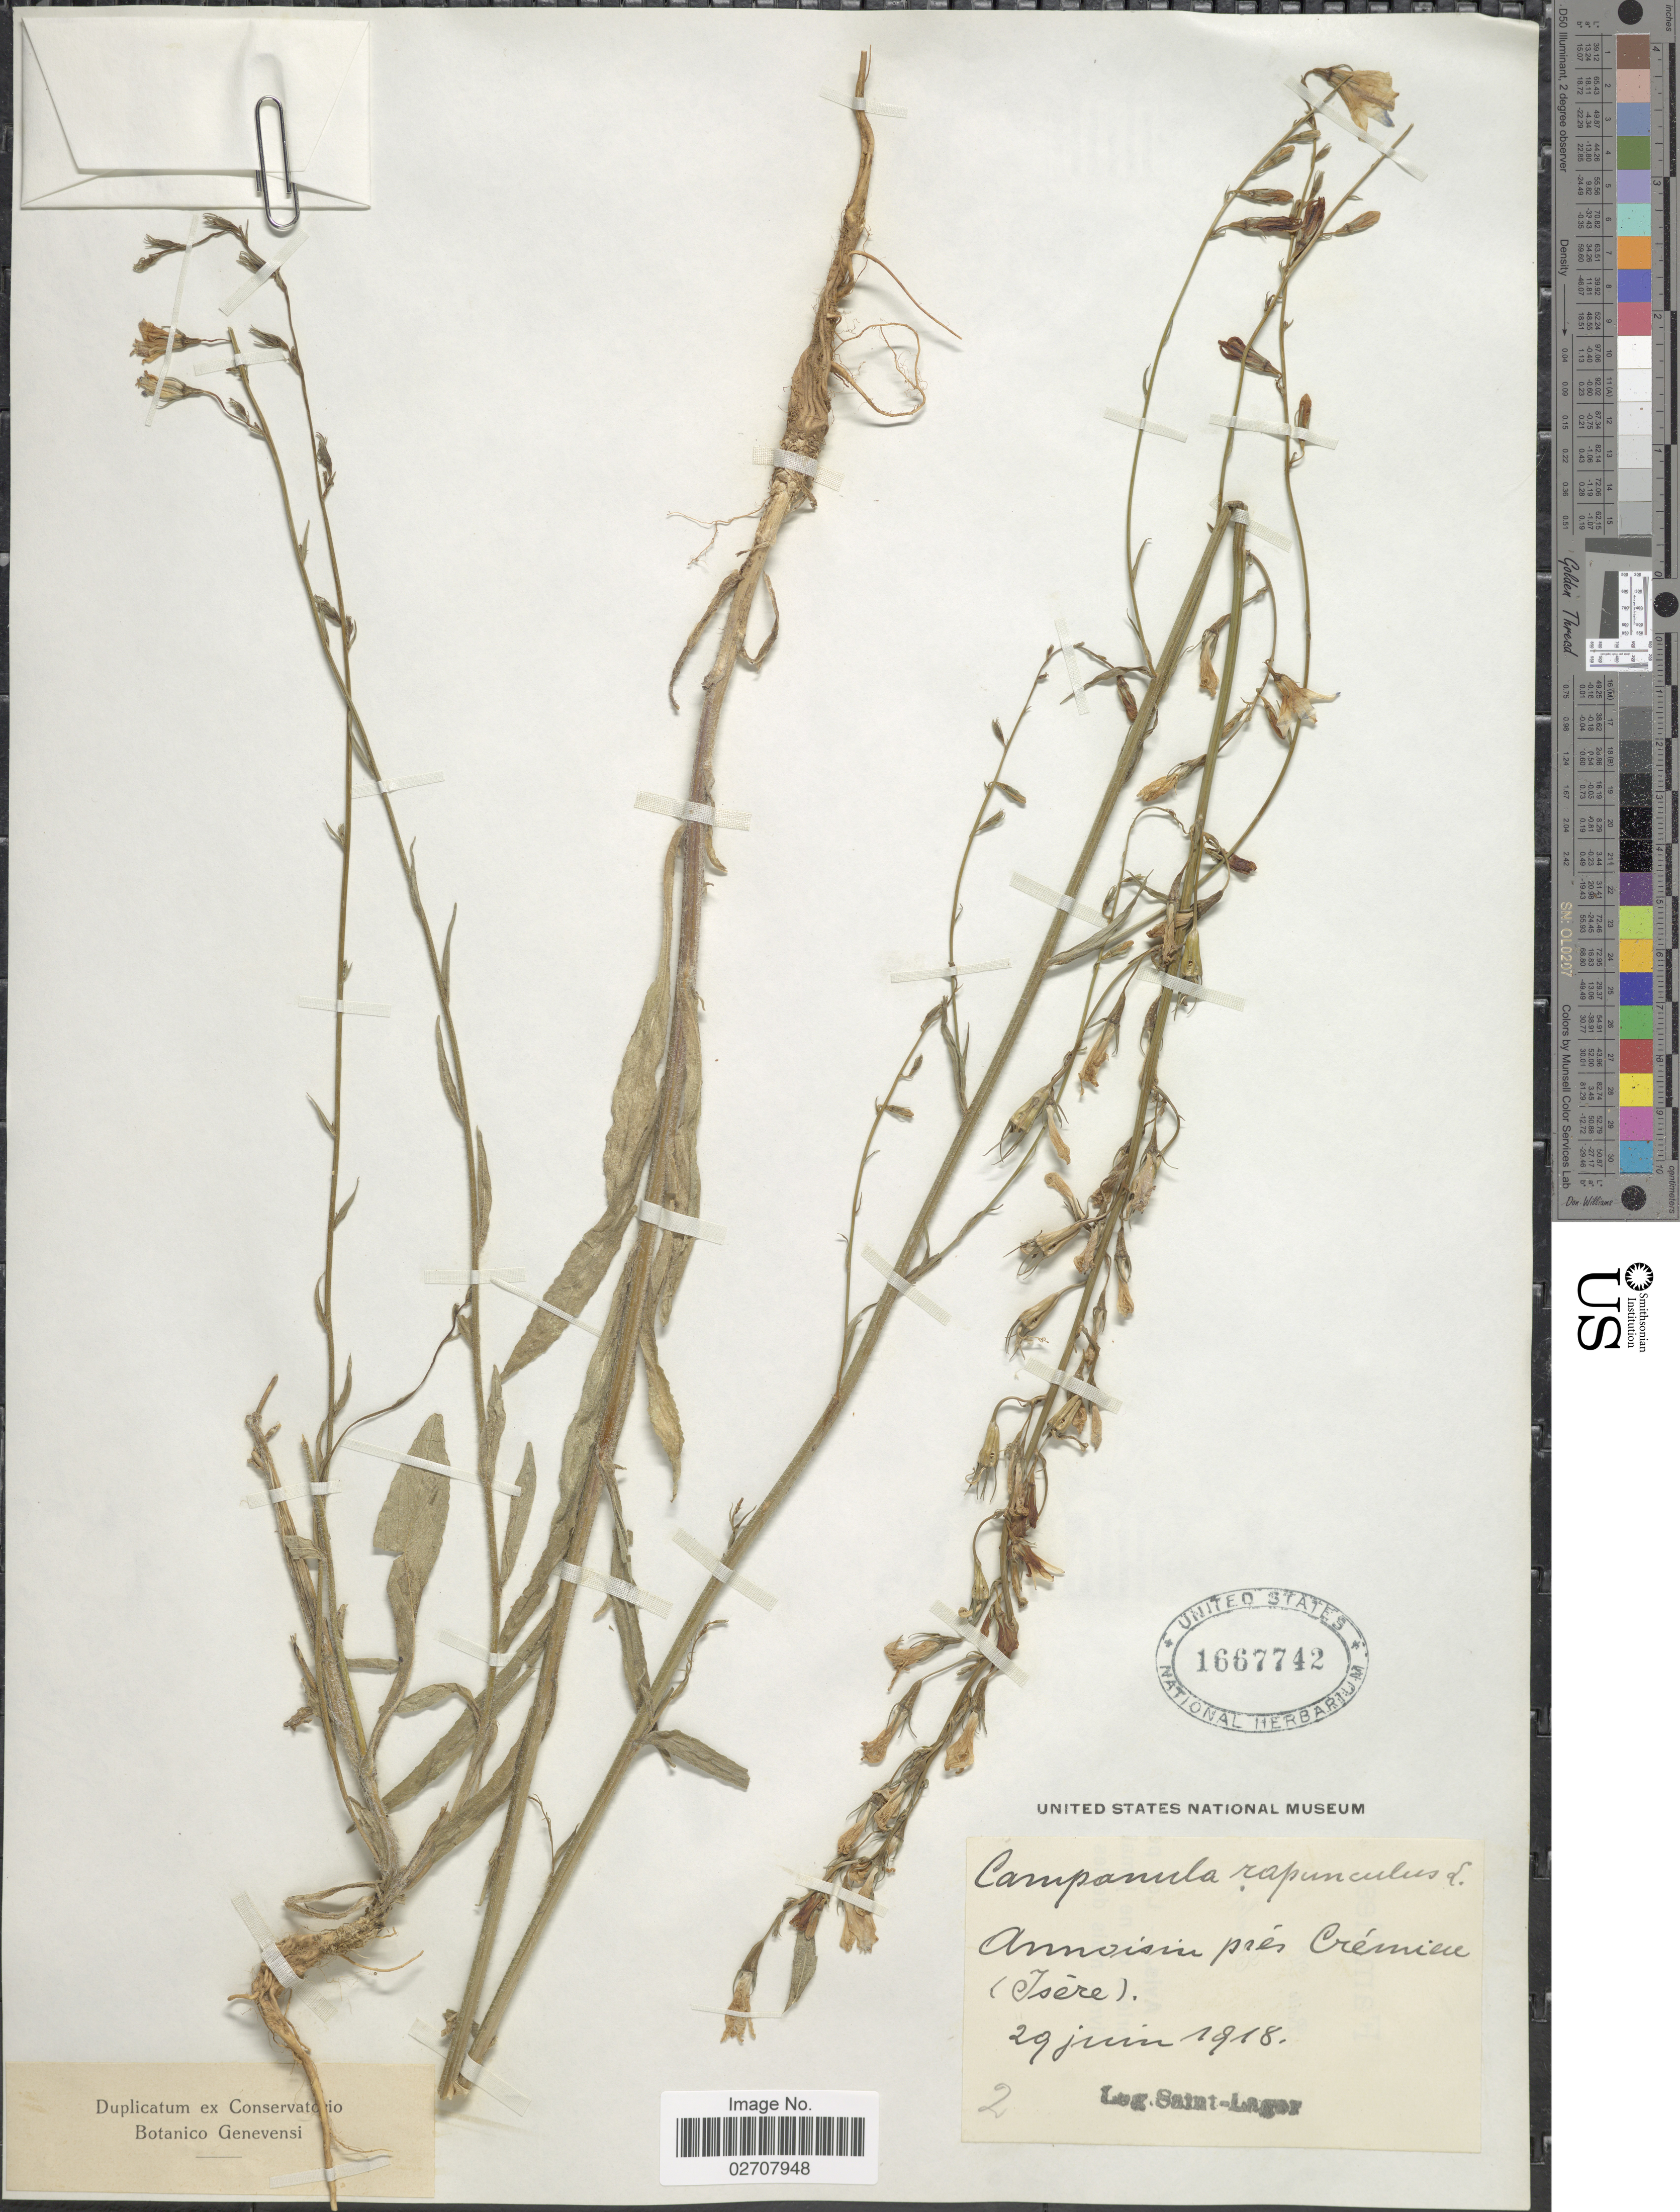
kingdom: Plantae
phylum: Tracheophyta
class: Magnoliopsida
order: Asterales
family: Campanulaceae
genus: Campanula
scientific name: Campanula rapunculus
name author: L.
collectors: Saint-Lager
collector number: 2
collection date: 1918-06-29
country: France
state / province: Auvergne-Rhône-Alpes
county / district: Isère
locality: Annosin pres Crémieu (Isère)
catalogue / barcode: US 1667742